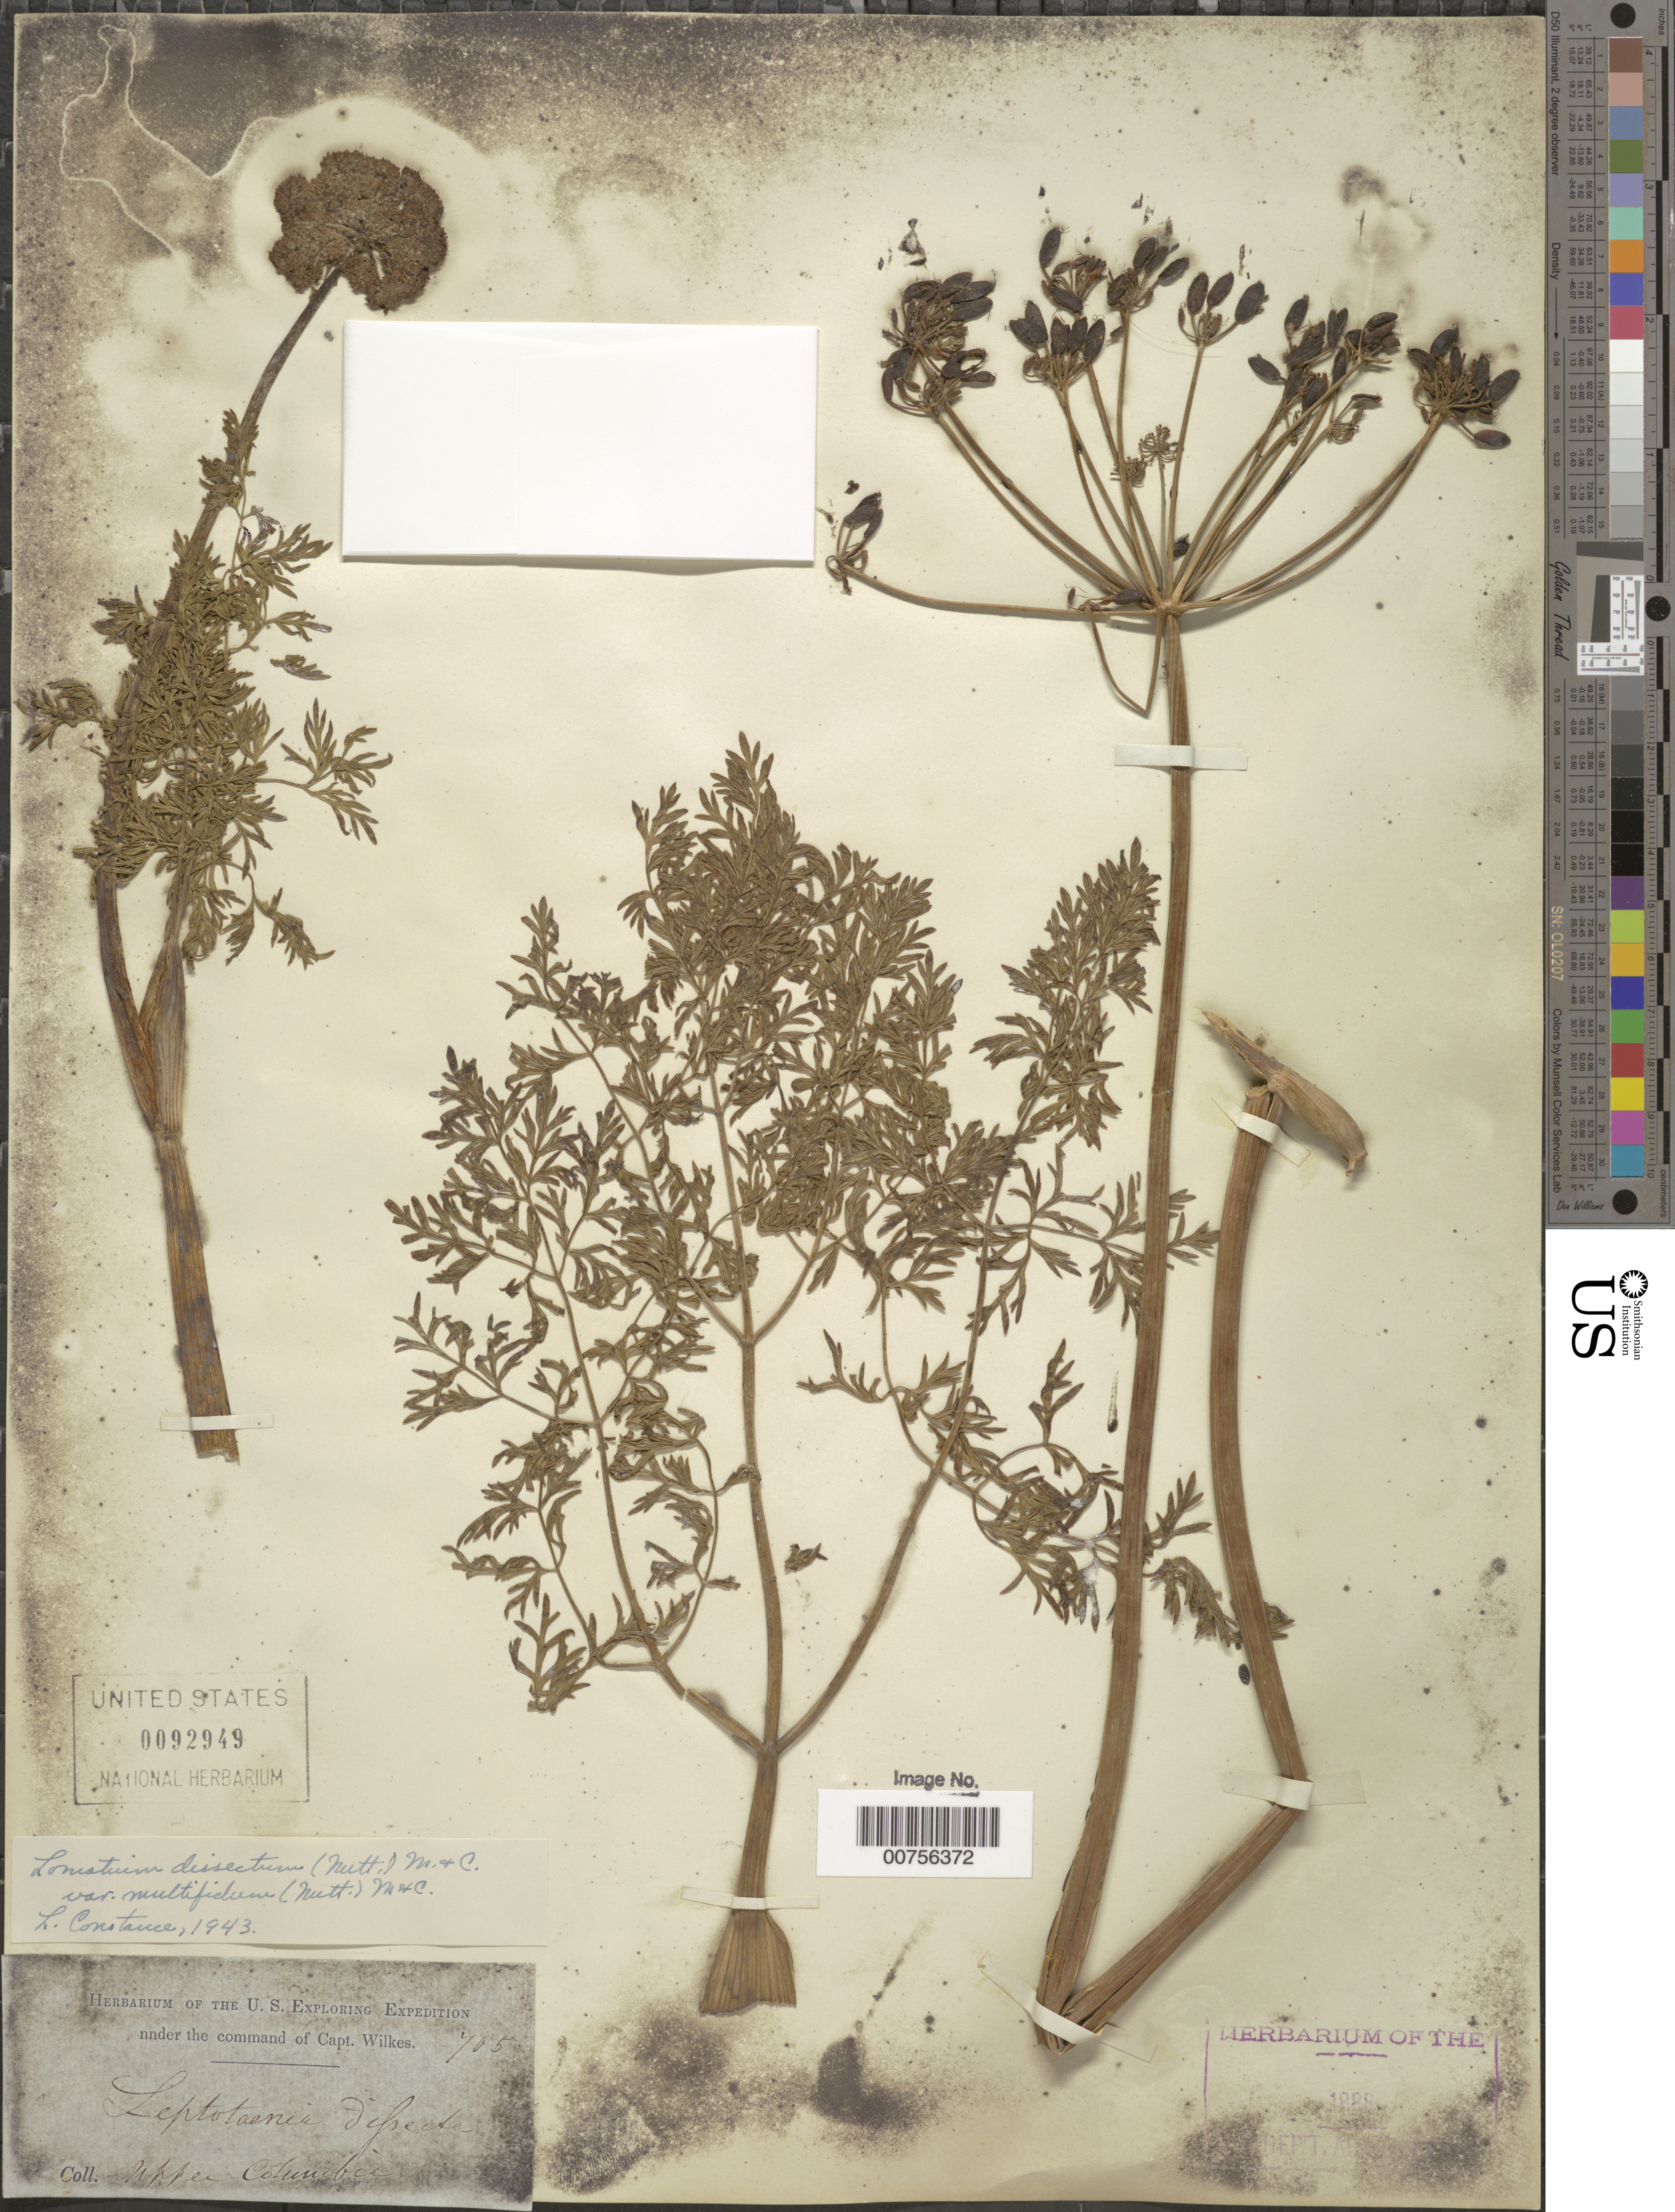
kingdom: Plantae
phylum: Tracheophyta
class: Magnoliopsida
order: Apiales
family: Apiaceae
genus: Lomatium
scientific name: Lomatium dissectum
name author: (Nutt.) Mathias & Constance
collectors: Wilkes Explor. Exped.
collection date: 1838/1842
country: United States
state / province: Washington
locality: Upper Columbia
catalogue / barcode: US 92949